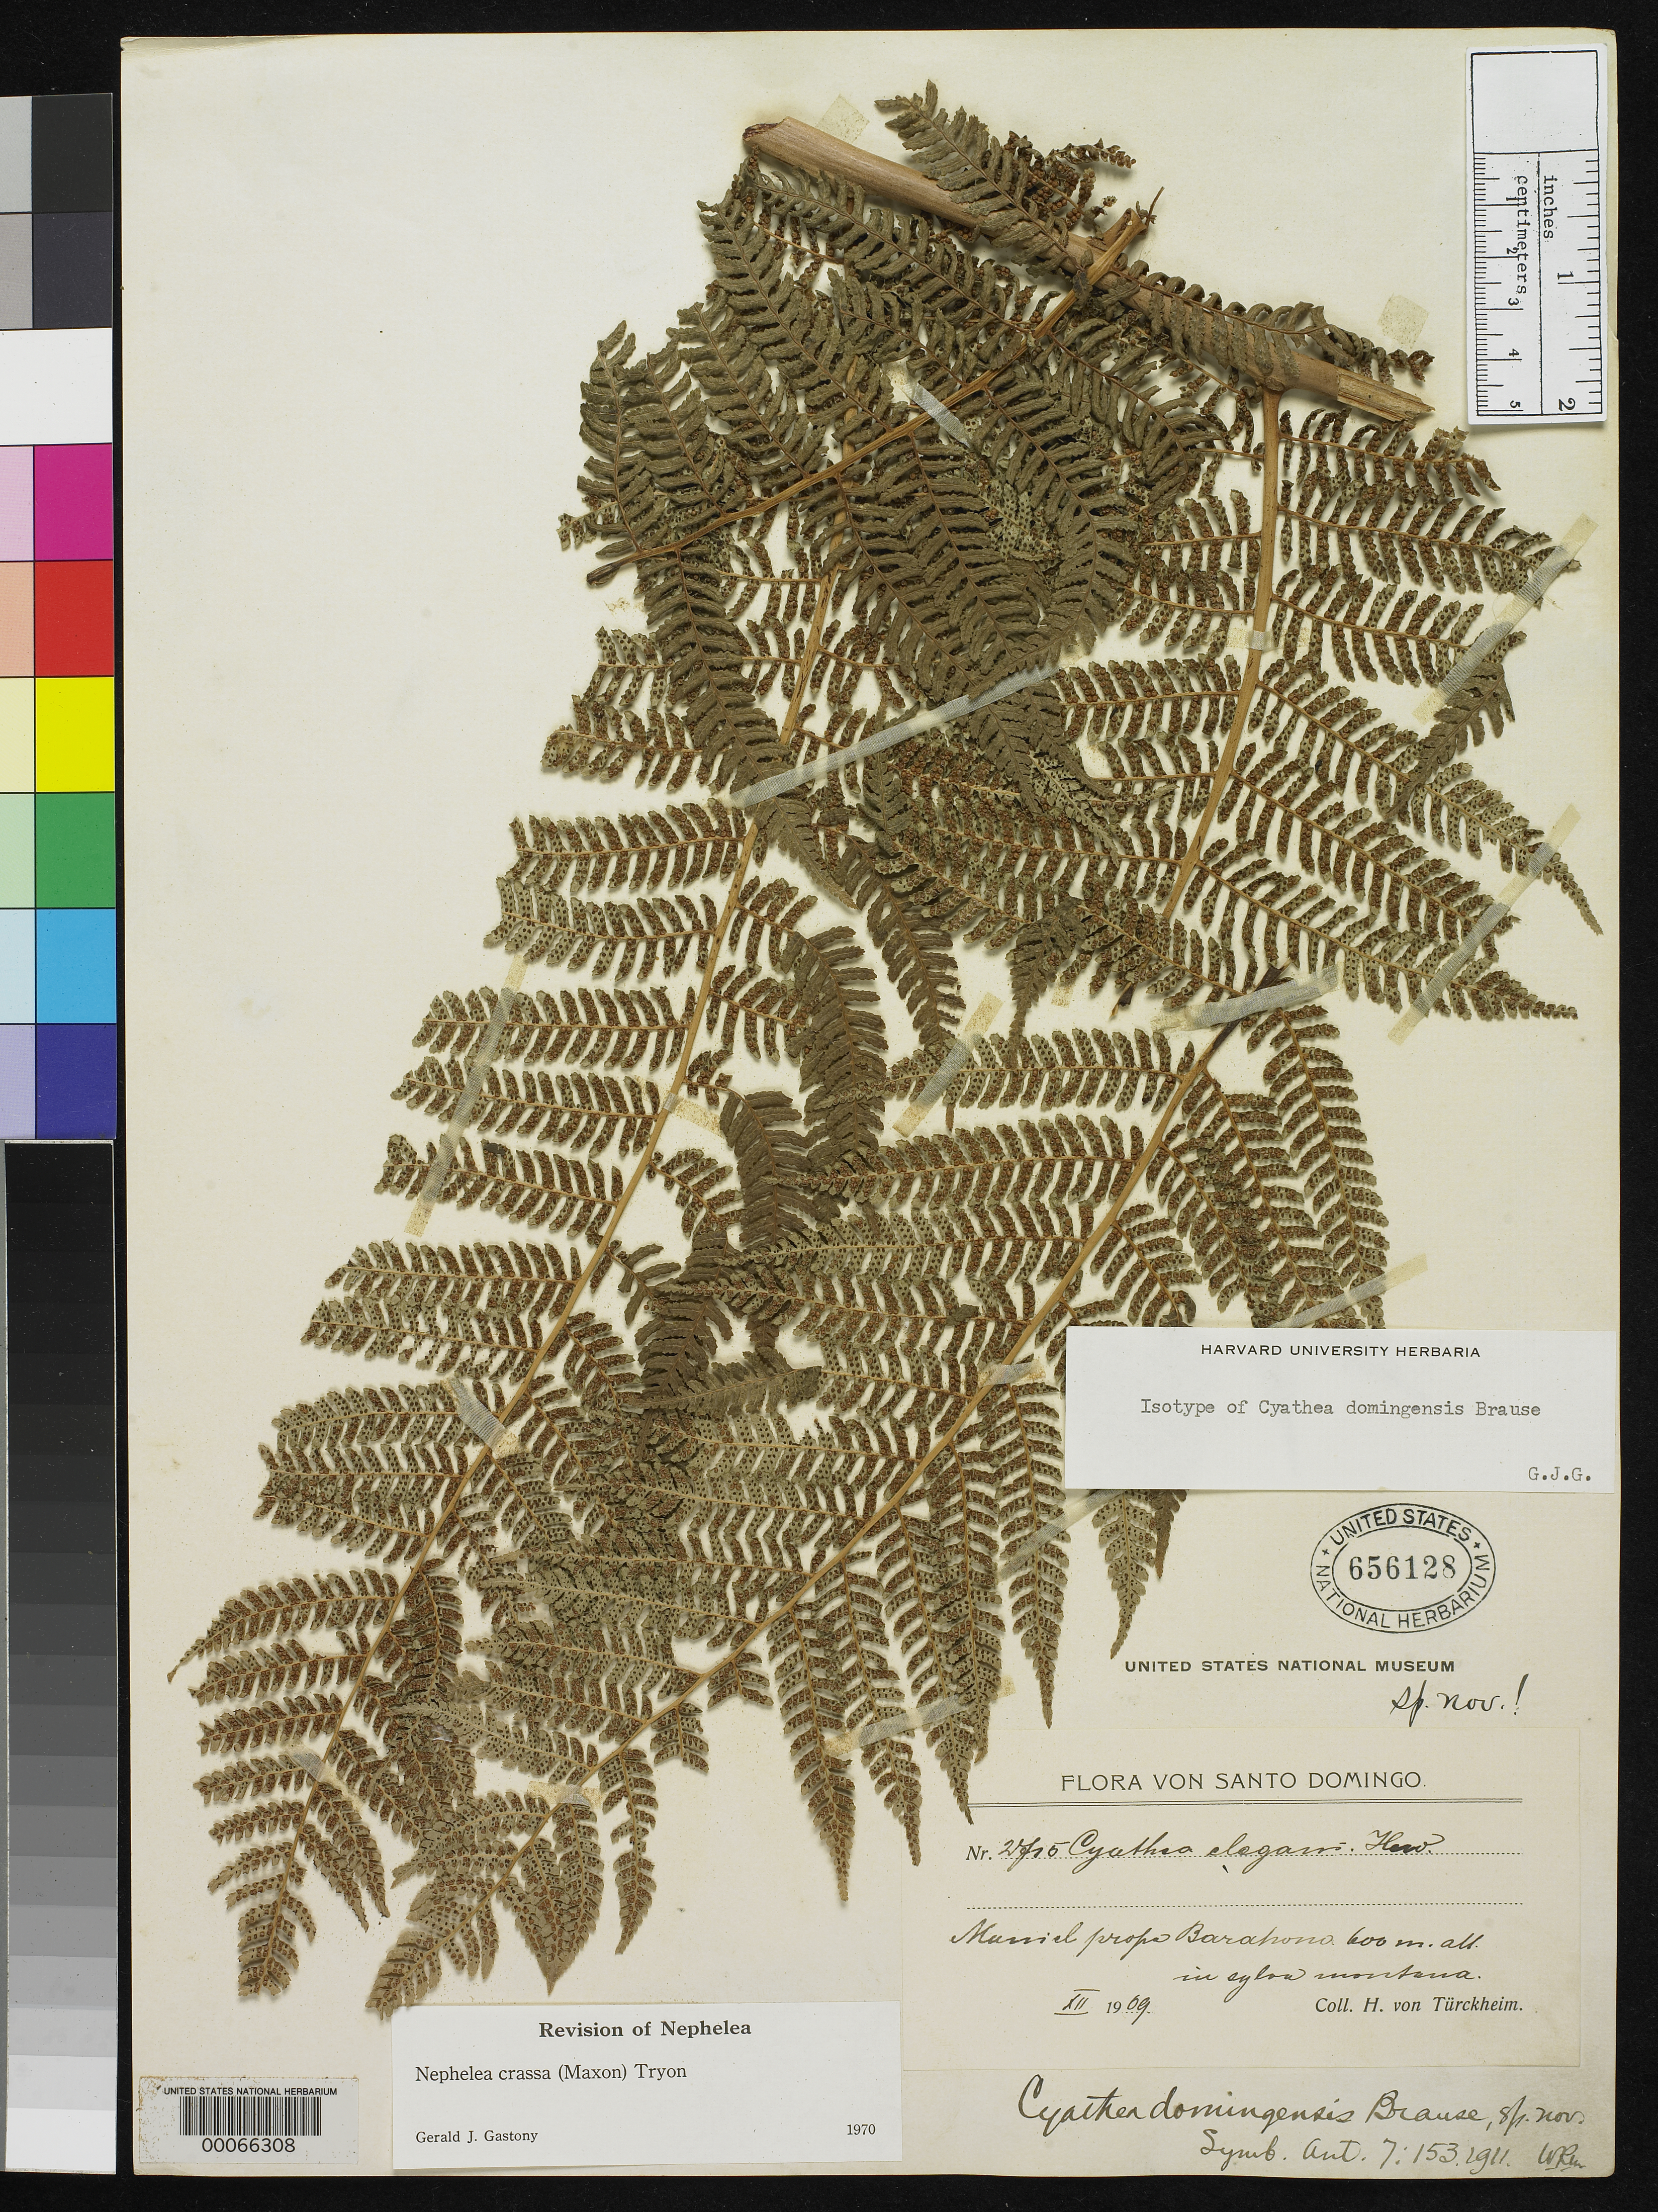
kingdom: Plantae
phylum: Tracheophyta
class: Polypodiopsida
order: Cyatheales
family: Cyatheaceae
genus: Cyathea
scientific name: Cyathea domingensis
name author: Brause in Urb.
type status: Isotype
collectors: H. von Türckheim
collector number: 2715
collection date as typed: Dec 1909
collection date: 1909-12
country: Dominican Republic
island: Hispaniola Island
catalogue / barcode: US 656128